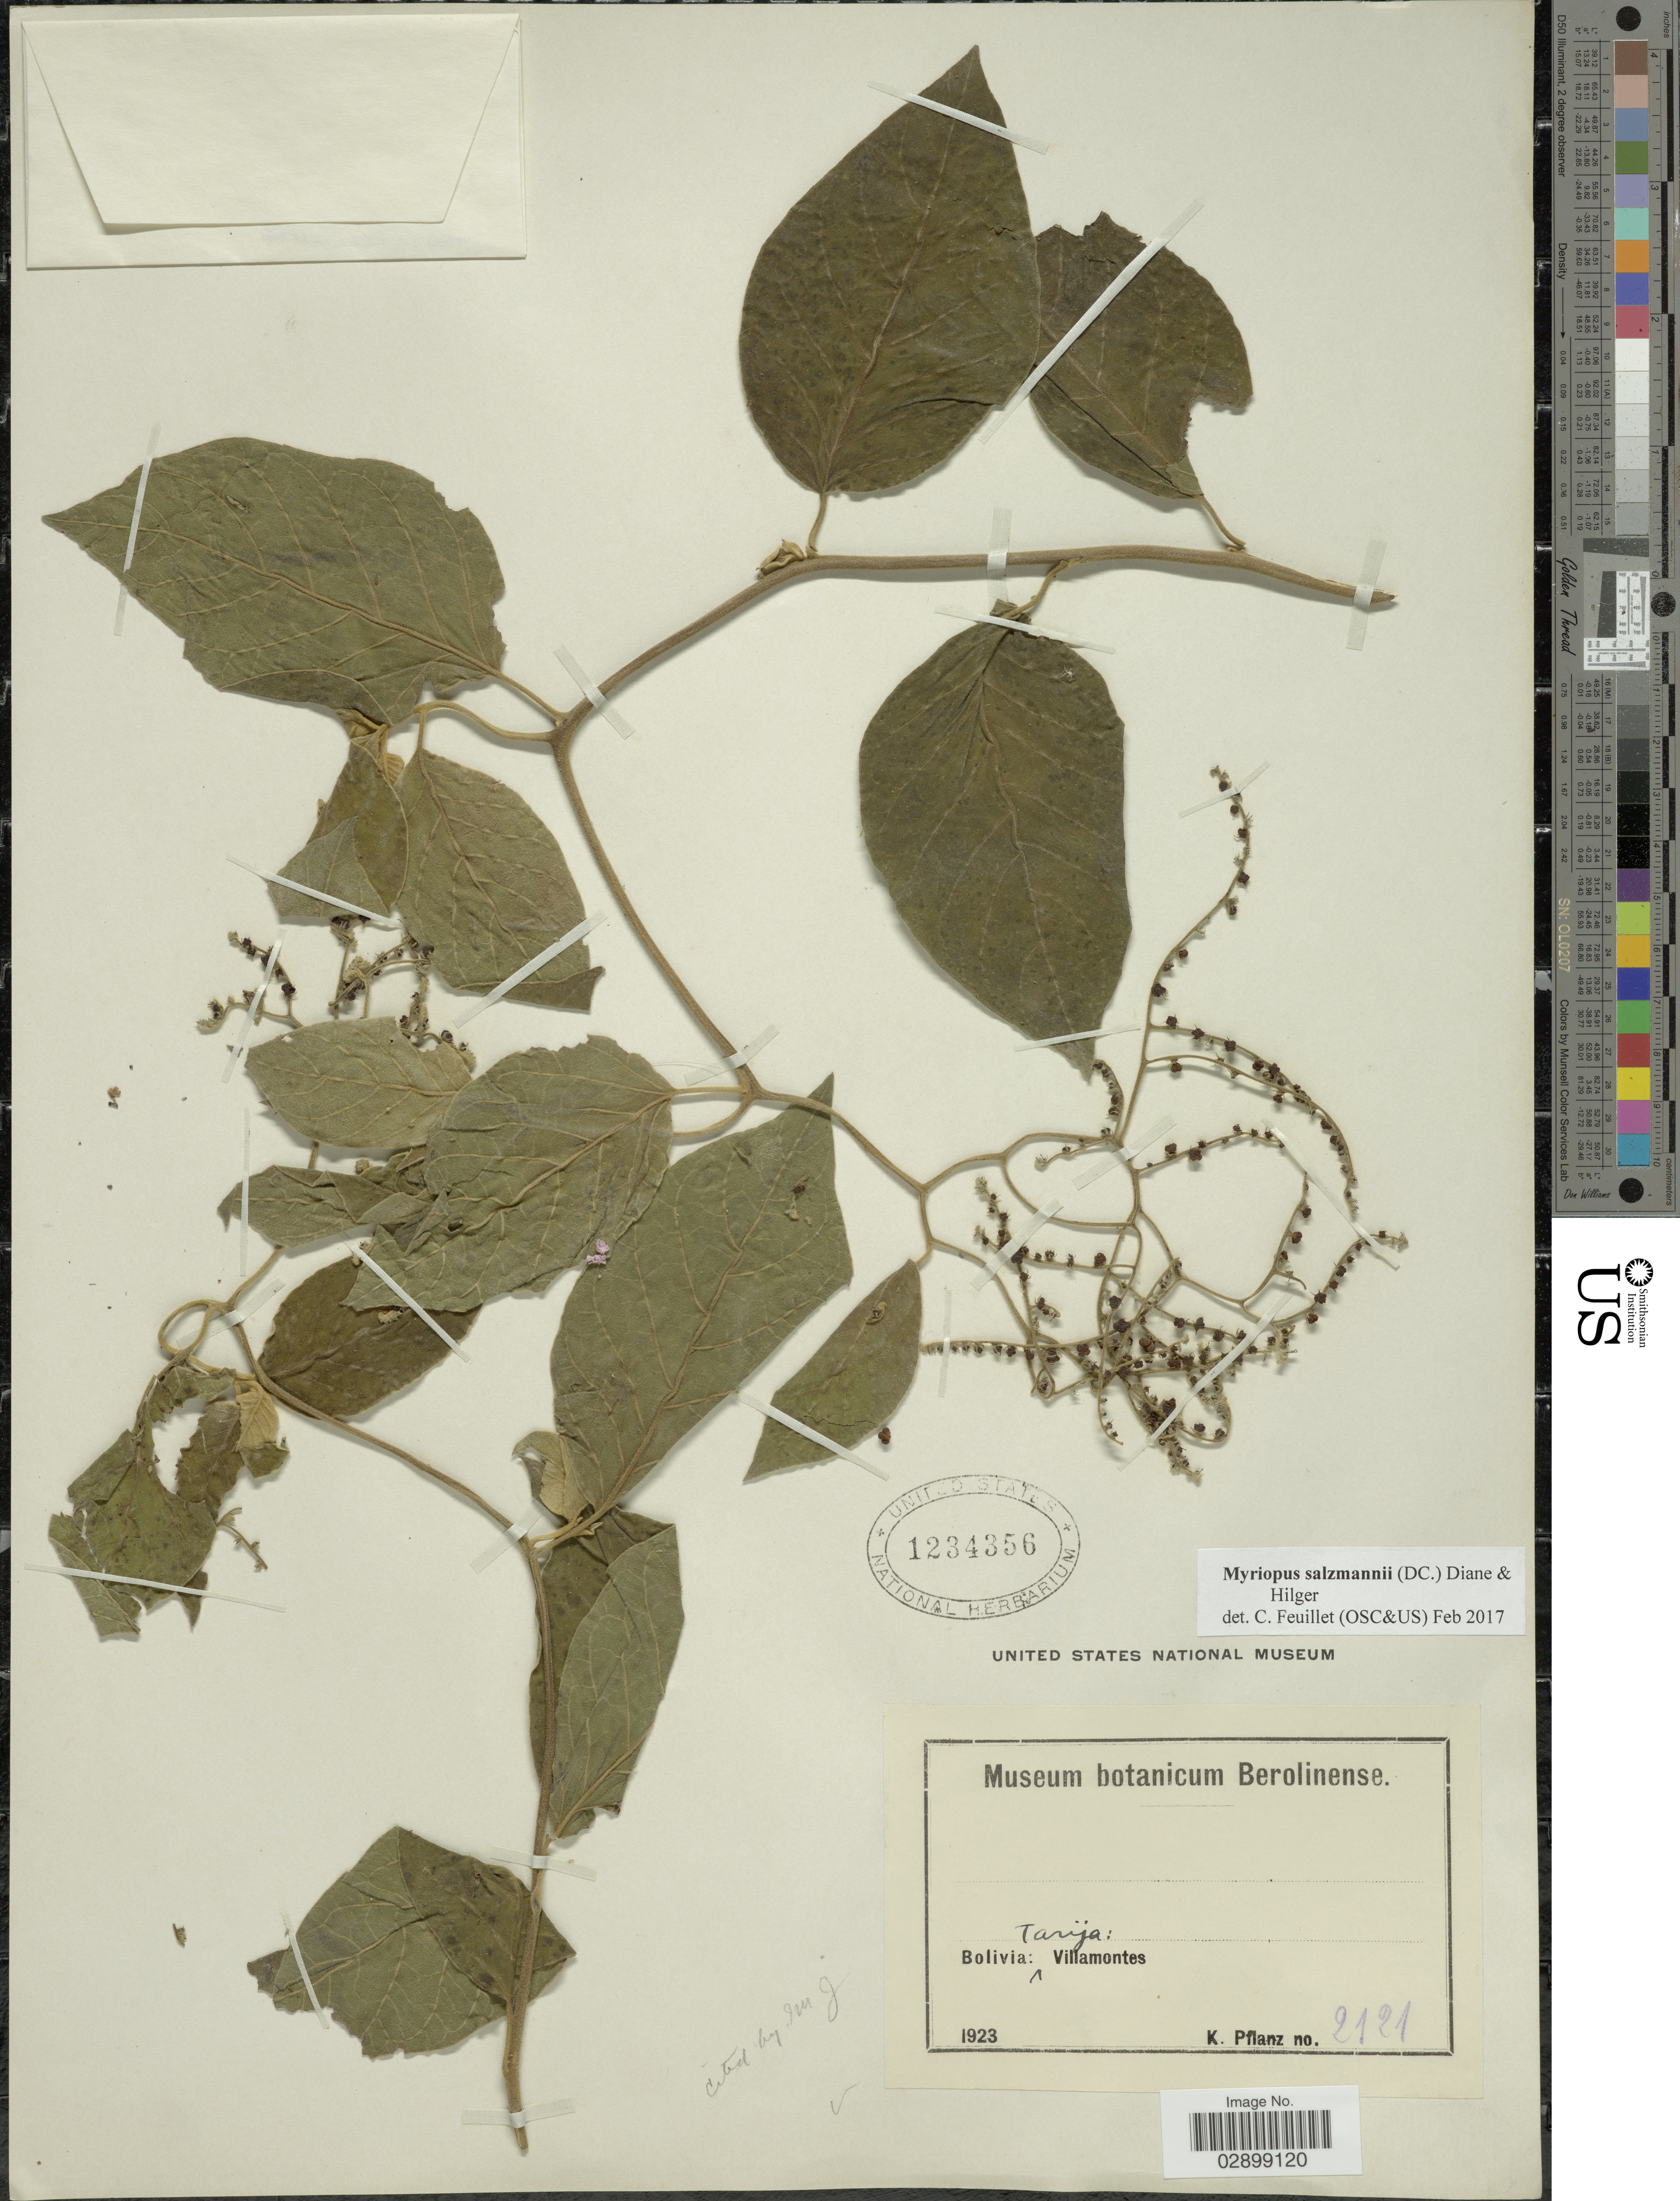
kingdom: Plantae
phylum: Tracheophyta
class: Magnoliopsida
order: Boraginales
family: Heliotropiaceae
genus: Myriopus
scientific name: Myriopus salzmannii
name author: (DC.) Diane & Hilger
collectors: K. Pflanz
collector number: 2121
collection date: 1923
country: Bolivia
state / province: Tarija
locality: Tarija, Villamontes.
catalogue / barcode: US 1234356